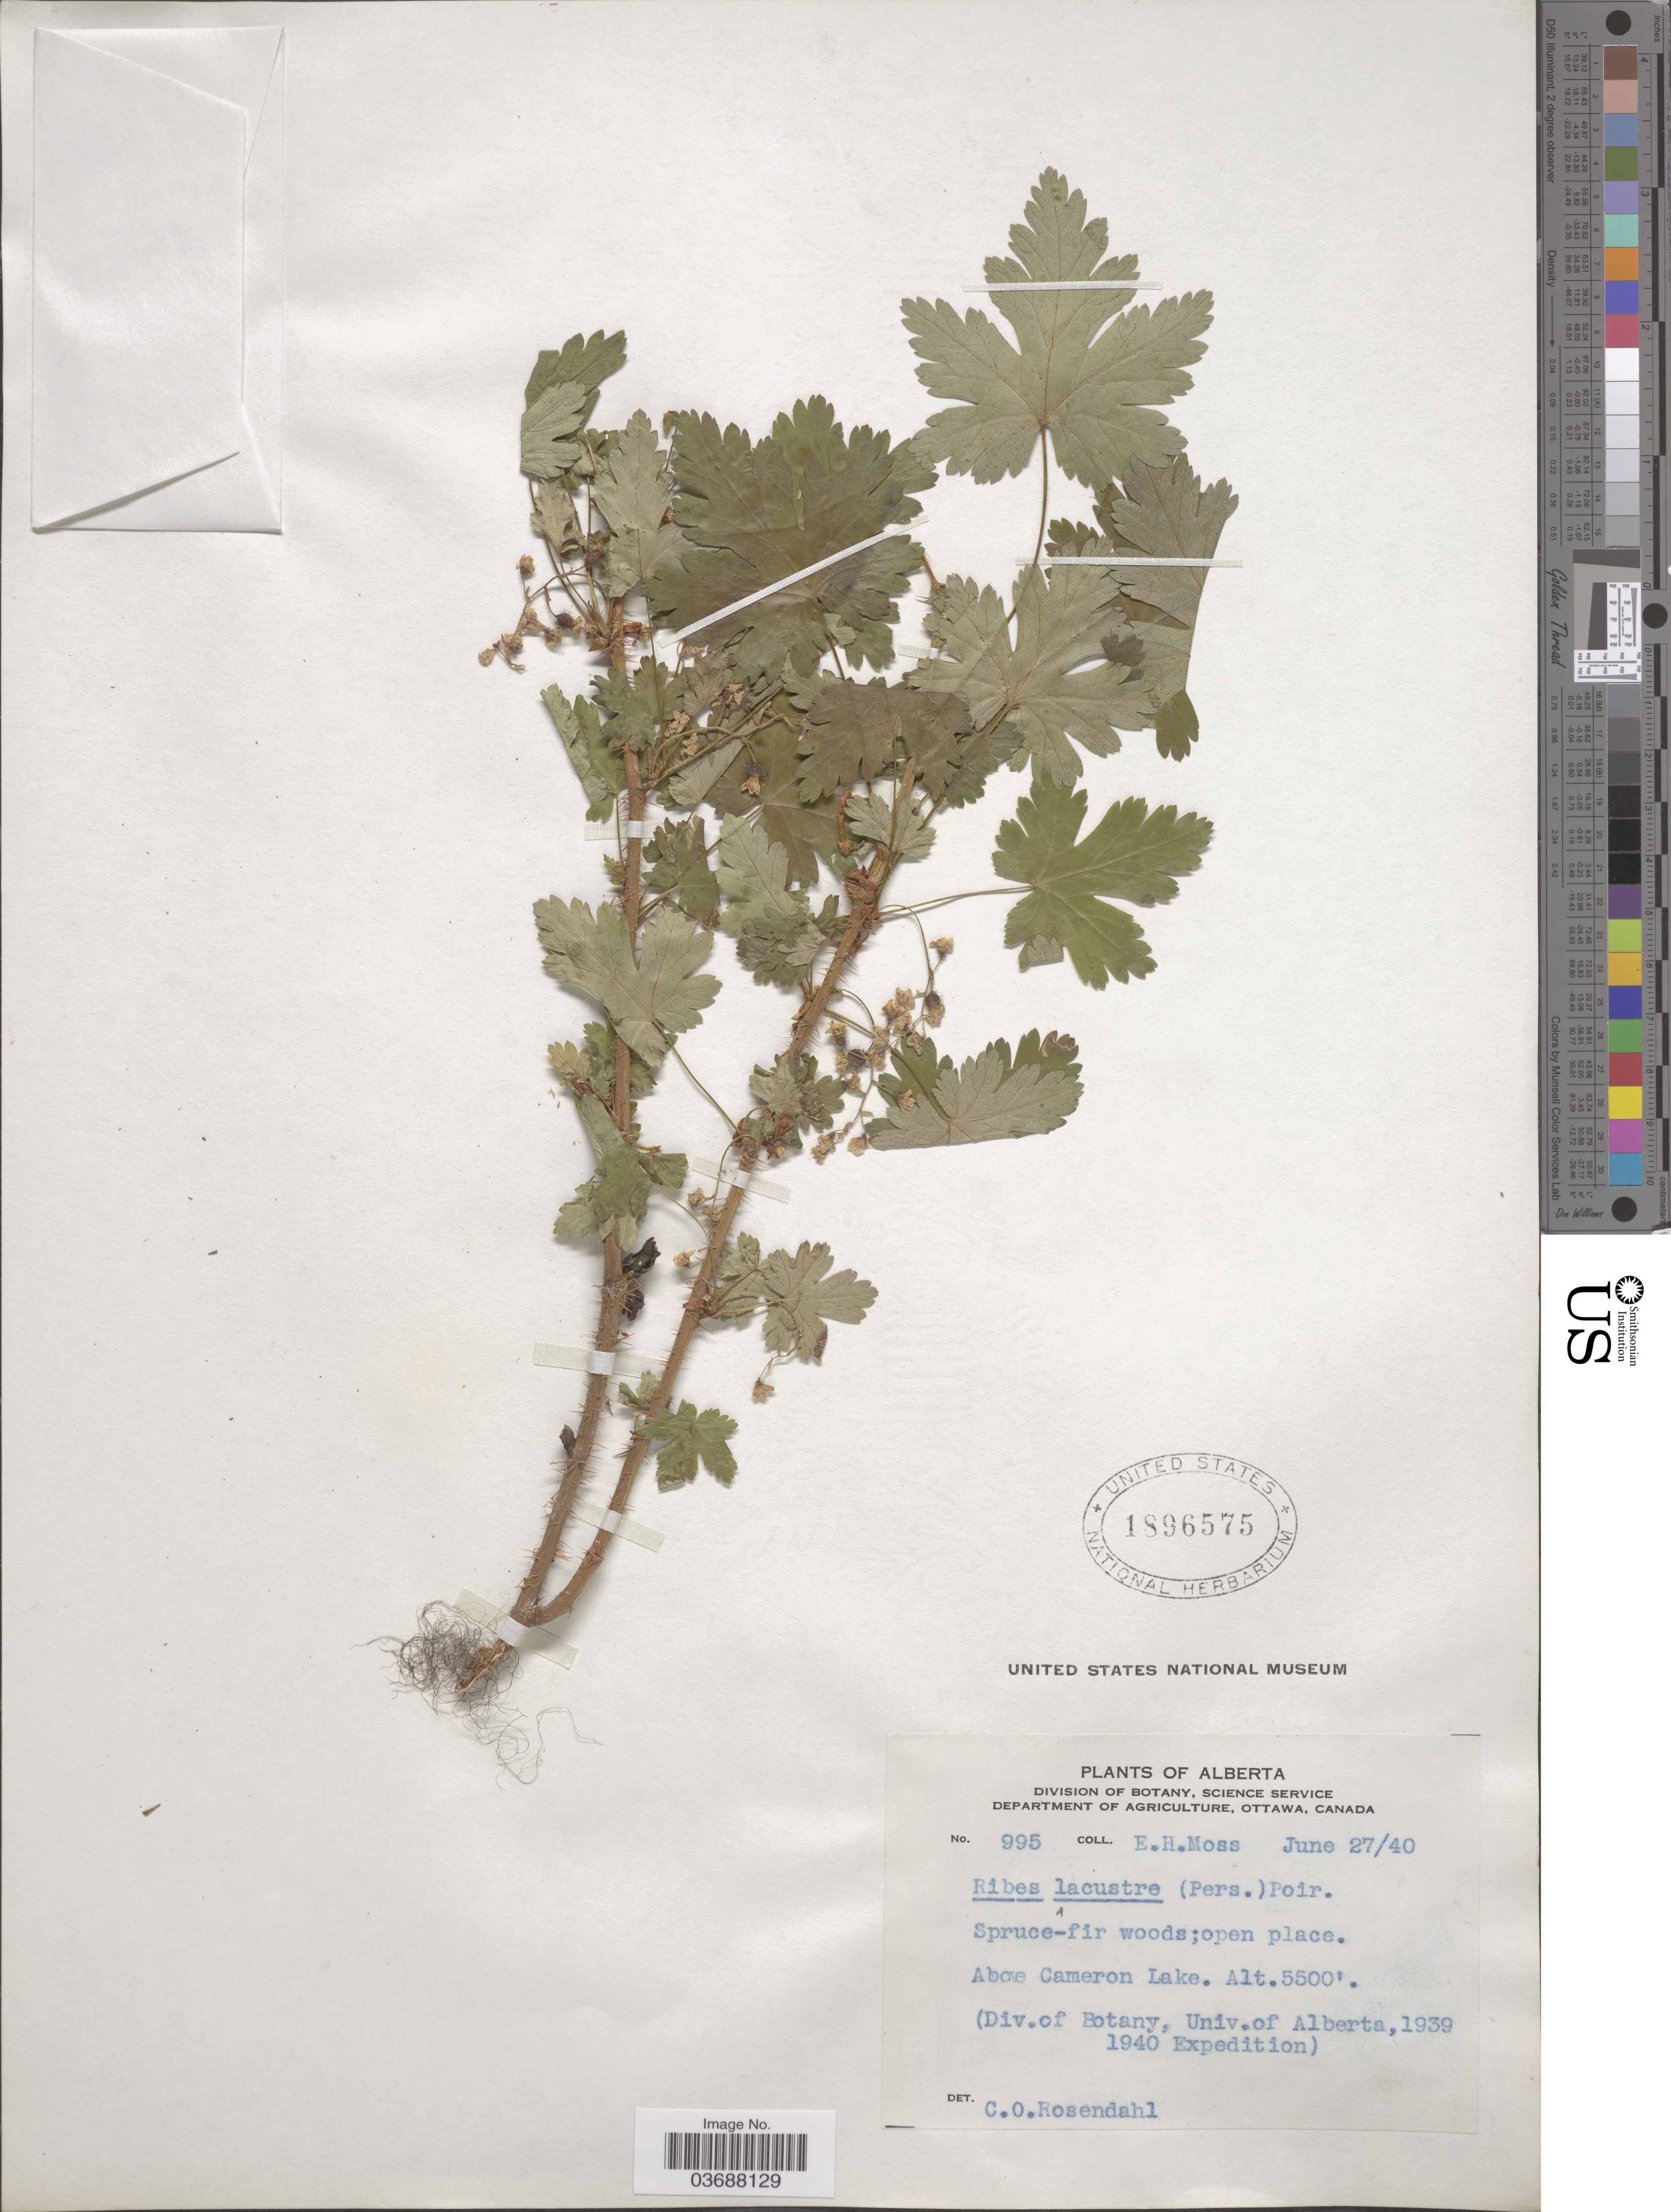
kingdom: Plantae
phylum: Tracheophyta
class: Magnoliopsida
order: Saxifragales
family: Grossulariaceae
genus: Ribes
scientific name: Ribes lacustre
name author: (Pers.) Poir.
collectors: E. Moss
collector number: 995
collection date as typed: Transcribed d/m/y: 27/6/40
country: Canada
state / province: Alberta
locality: Above Cameron Lake.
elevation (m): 1676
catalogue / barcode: US 1896575